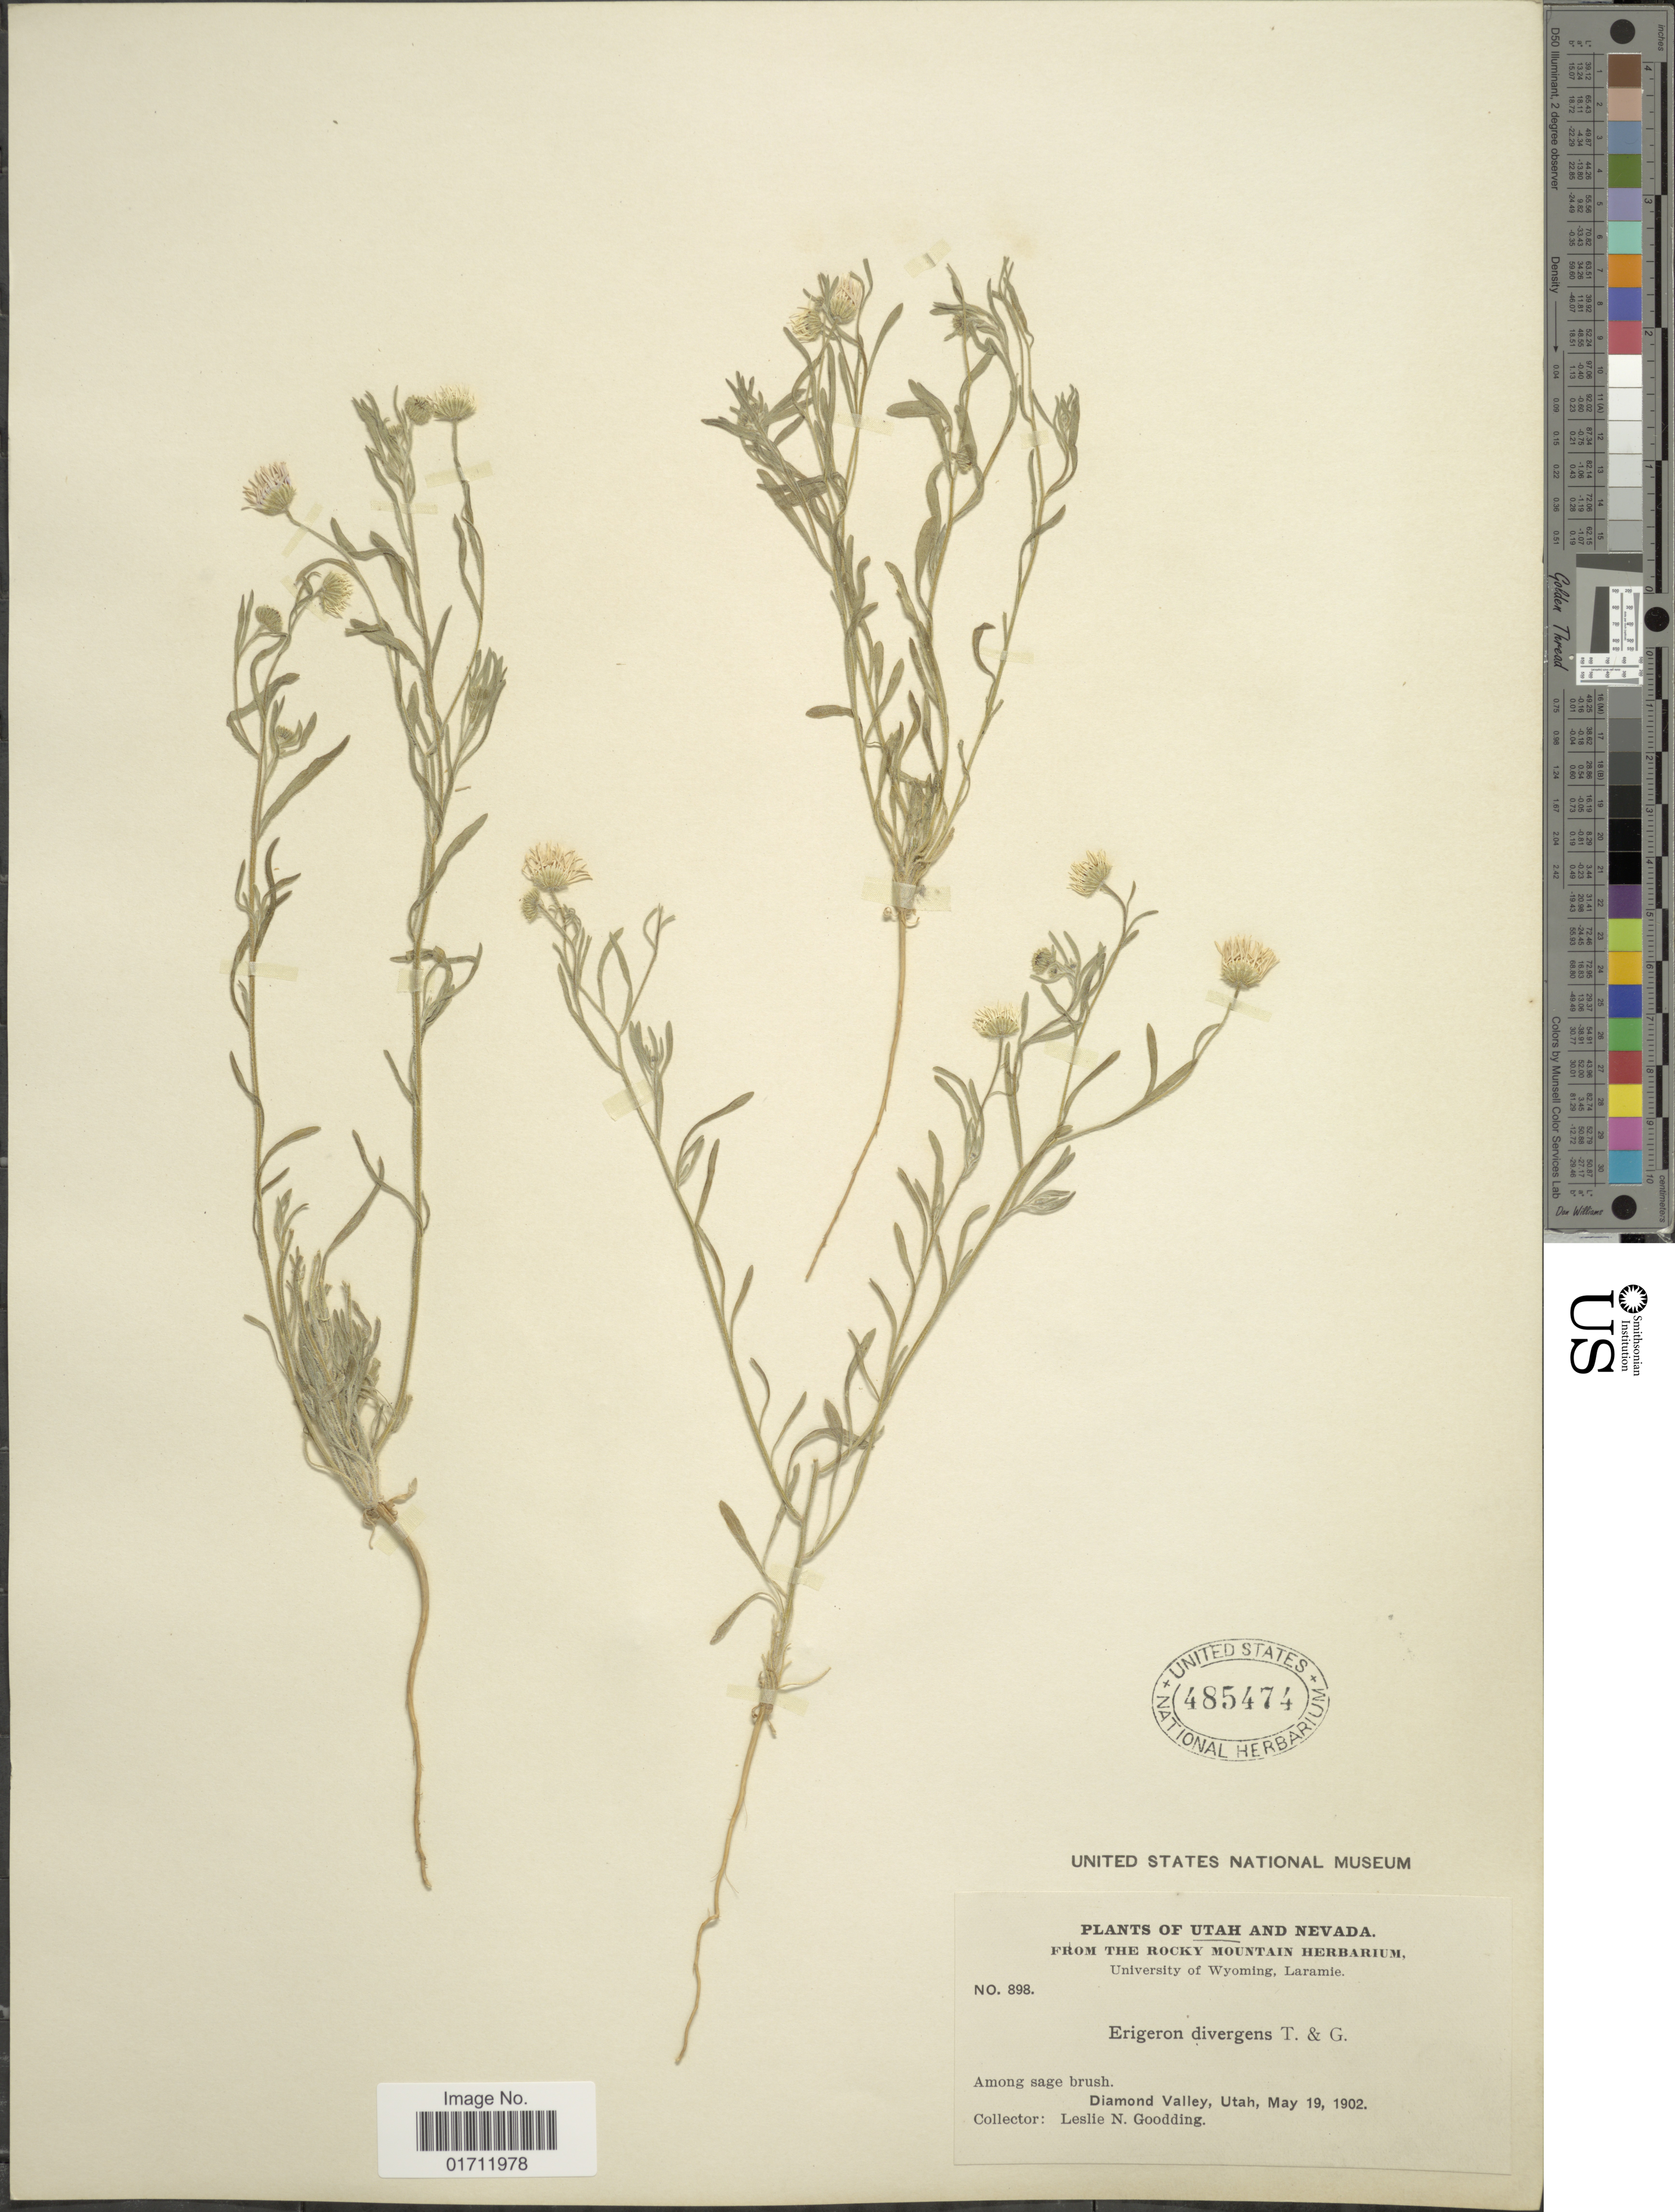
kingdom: Plantae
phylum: Tracheophyta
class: Magnoliopsida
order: Asterales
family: Asteraceae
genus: Erigeron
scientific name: Erigeron divergens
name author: Torr. & A. Gray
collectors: L. N. Goodding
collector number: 898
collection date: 1902-05-19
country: United States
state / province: Utah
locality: Diamond Valley.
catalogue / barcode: US 485474